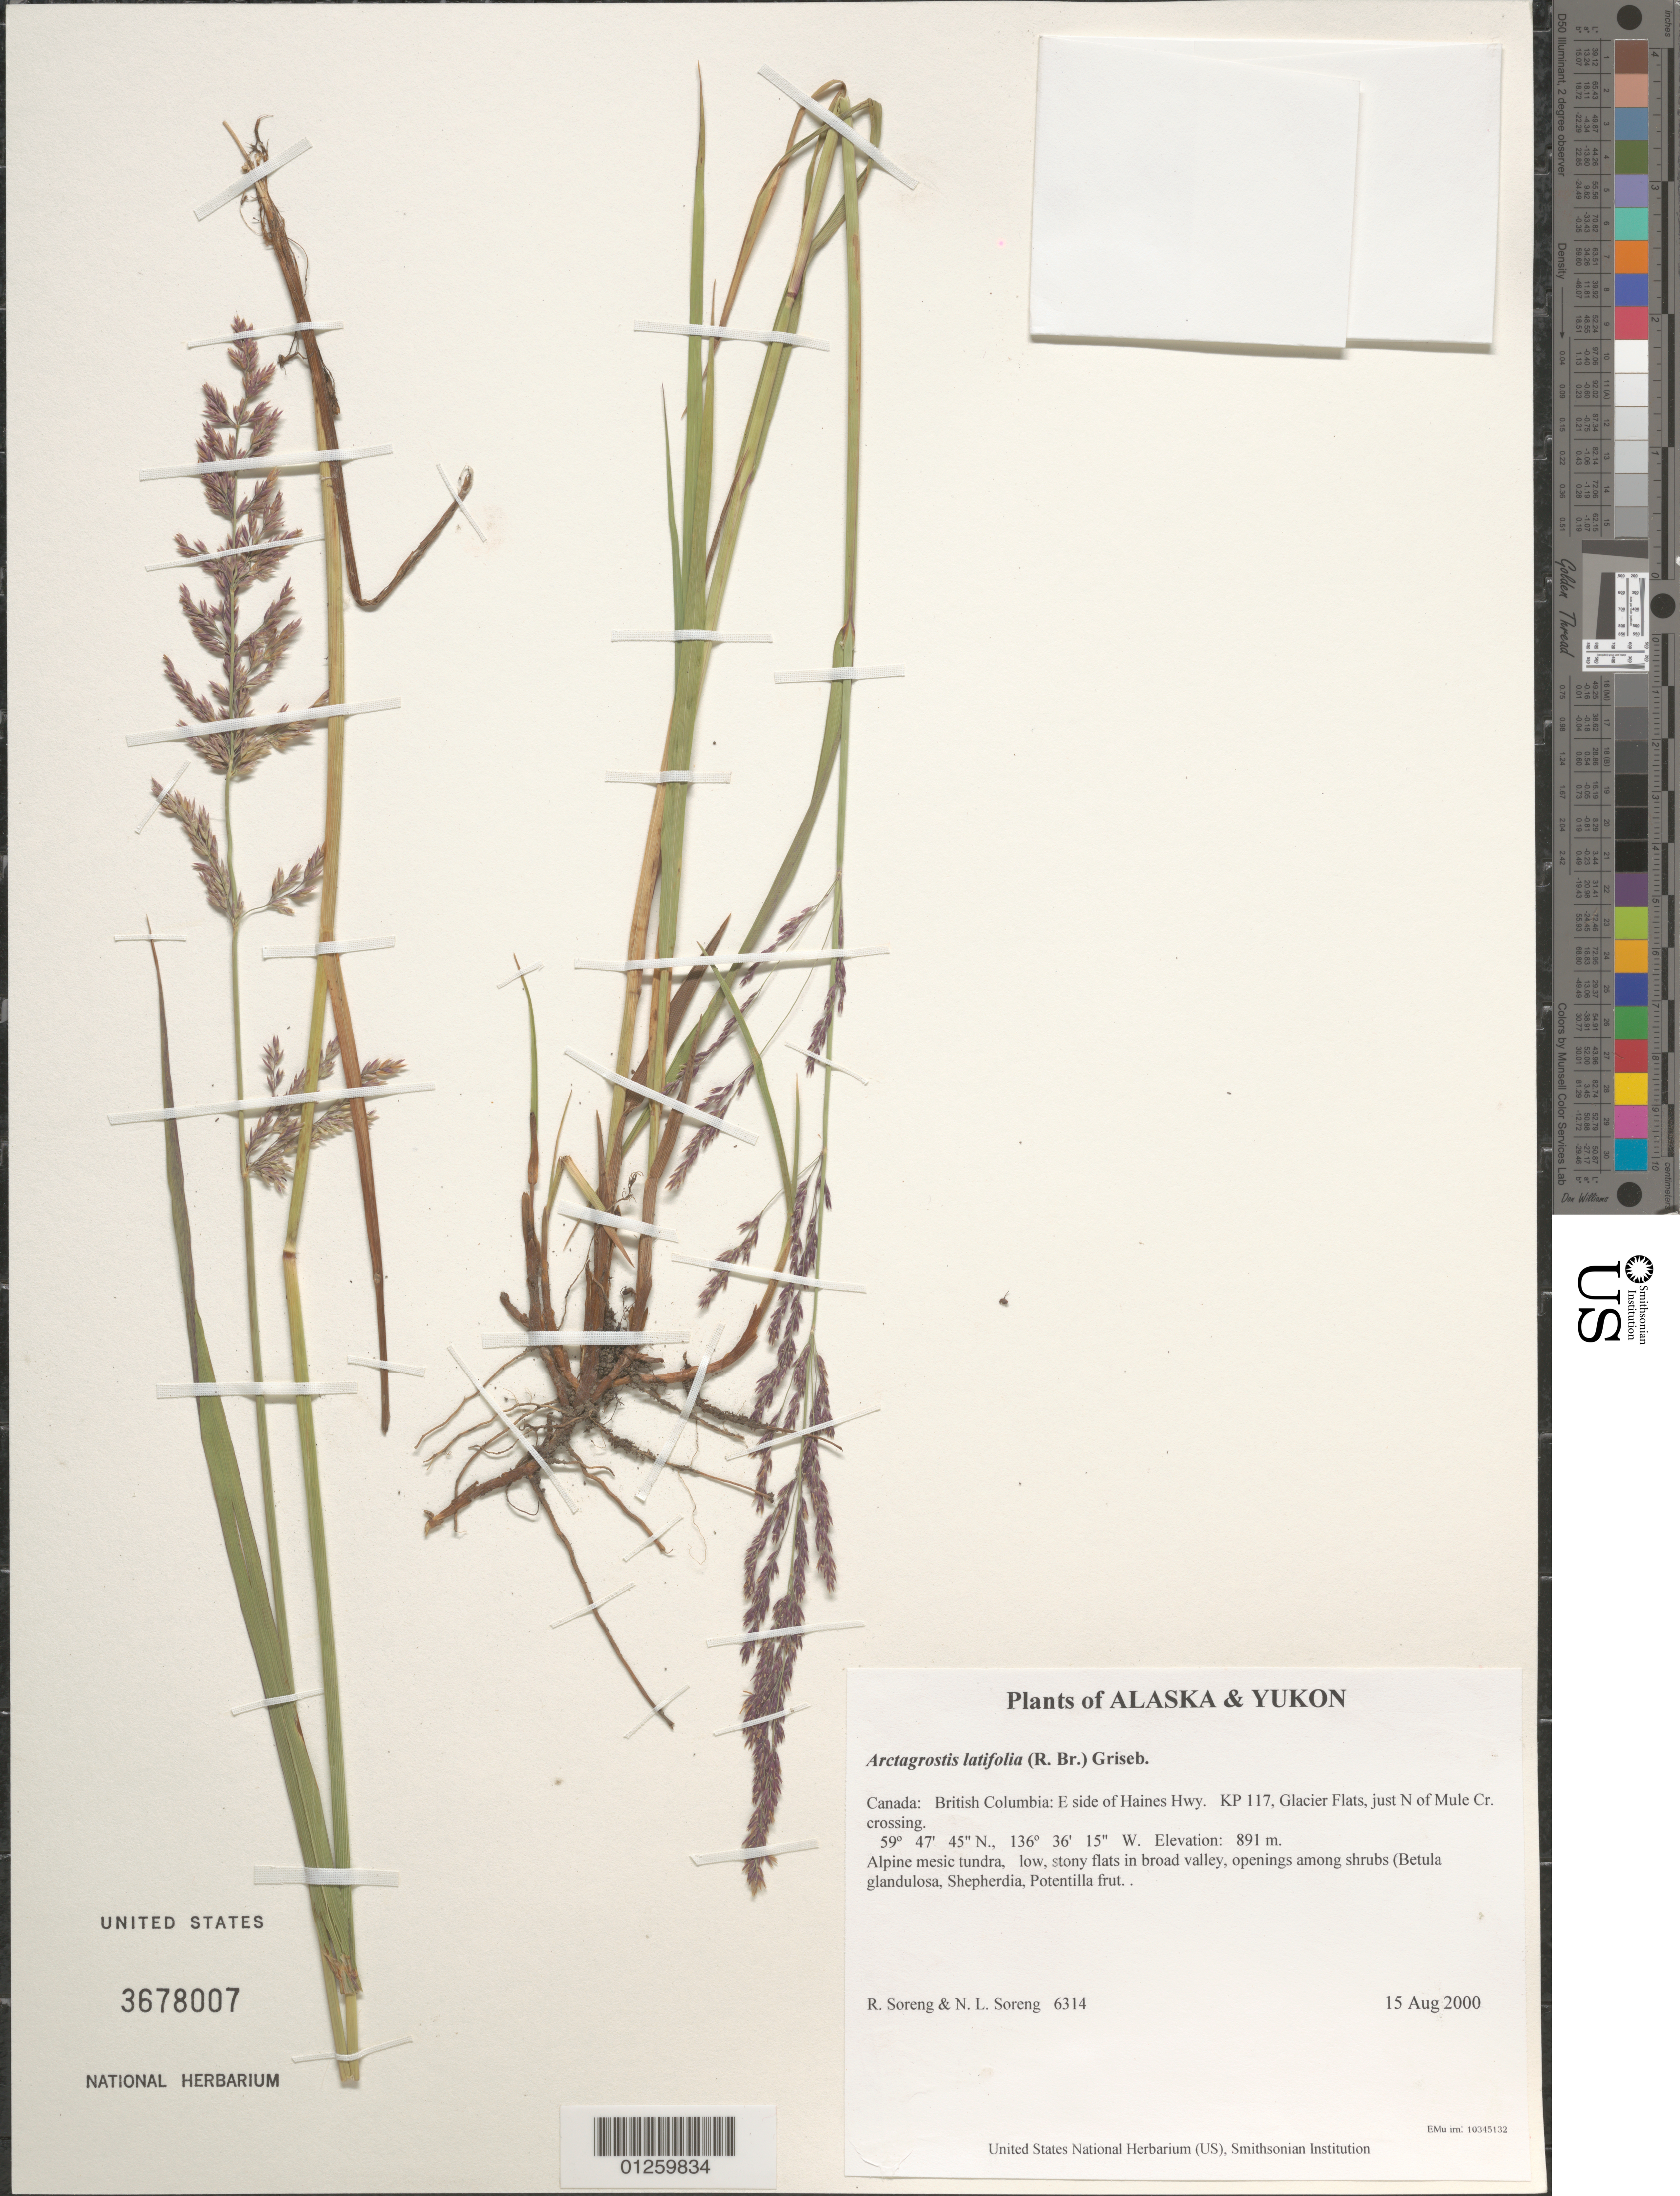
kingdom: Plantae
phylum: Tracheophyta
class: Liliopsida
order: Poales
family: Poaceae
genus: Arctagrostis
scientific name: Arctagrostis latifolia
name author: (R. Br.) Griseb.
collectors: R. J. Soreng & N. L. Soreng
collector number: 6314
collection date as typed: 15 Aug 2000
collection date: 2000-08-15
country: Canada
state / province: British Columbia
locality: E side of Haines Hwy. KP 117, Glacier Flats, just N of Mule Cr. crossing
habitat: Alpine mesic tundra, low, stony flats in broad valley, openings among shrubs (Betula glandulosa, Shepherdia, Potentilla frut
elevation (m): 891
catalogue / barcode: US 3678007